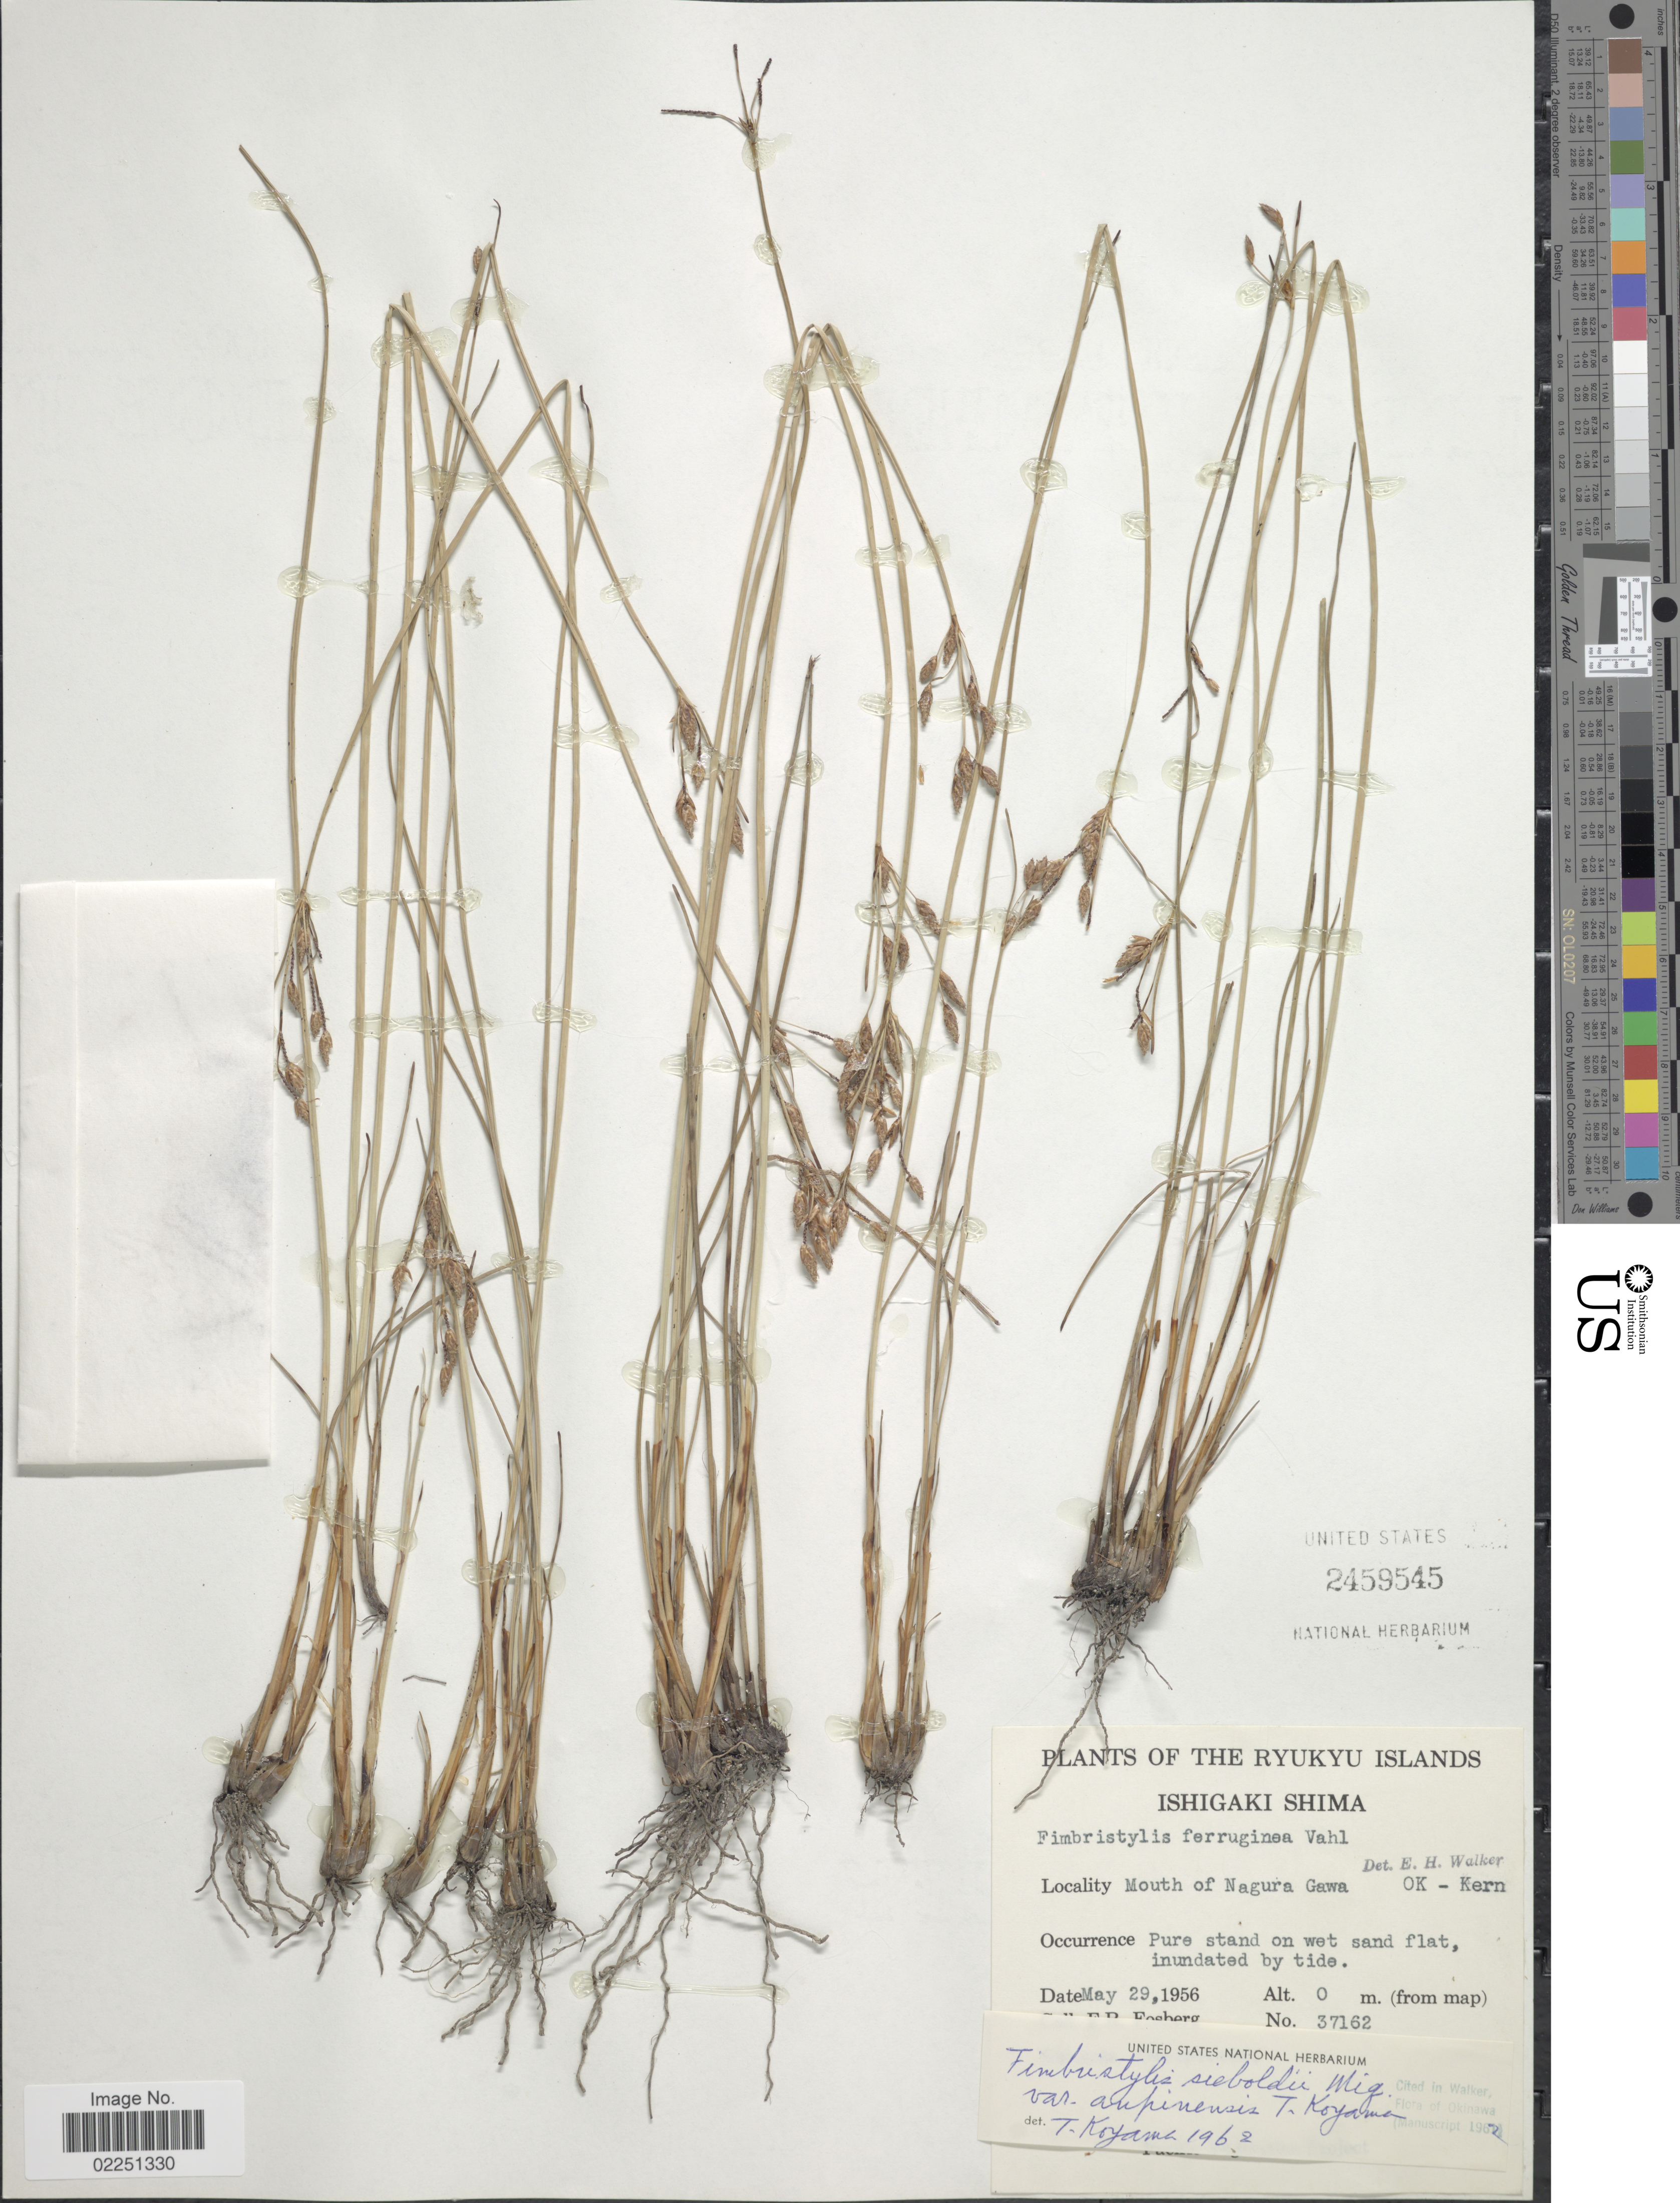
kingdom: Plantae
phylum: Tracheophyta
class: Liliopsida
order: Poales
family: Cyperaceae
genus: Fimbristylis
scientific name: Fimbristylis sieboldii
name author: Miq. ex Franch. & Sav.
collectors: F. R. Fosberg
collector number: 37162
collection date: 1956-05-29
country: Japan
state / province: Okinawa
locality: Ryukyu Islands. Ishigaki Shima. Mouth of Nagura Gawa, OK- Kern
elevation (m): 0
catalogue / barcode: US 2459545